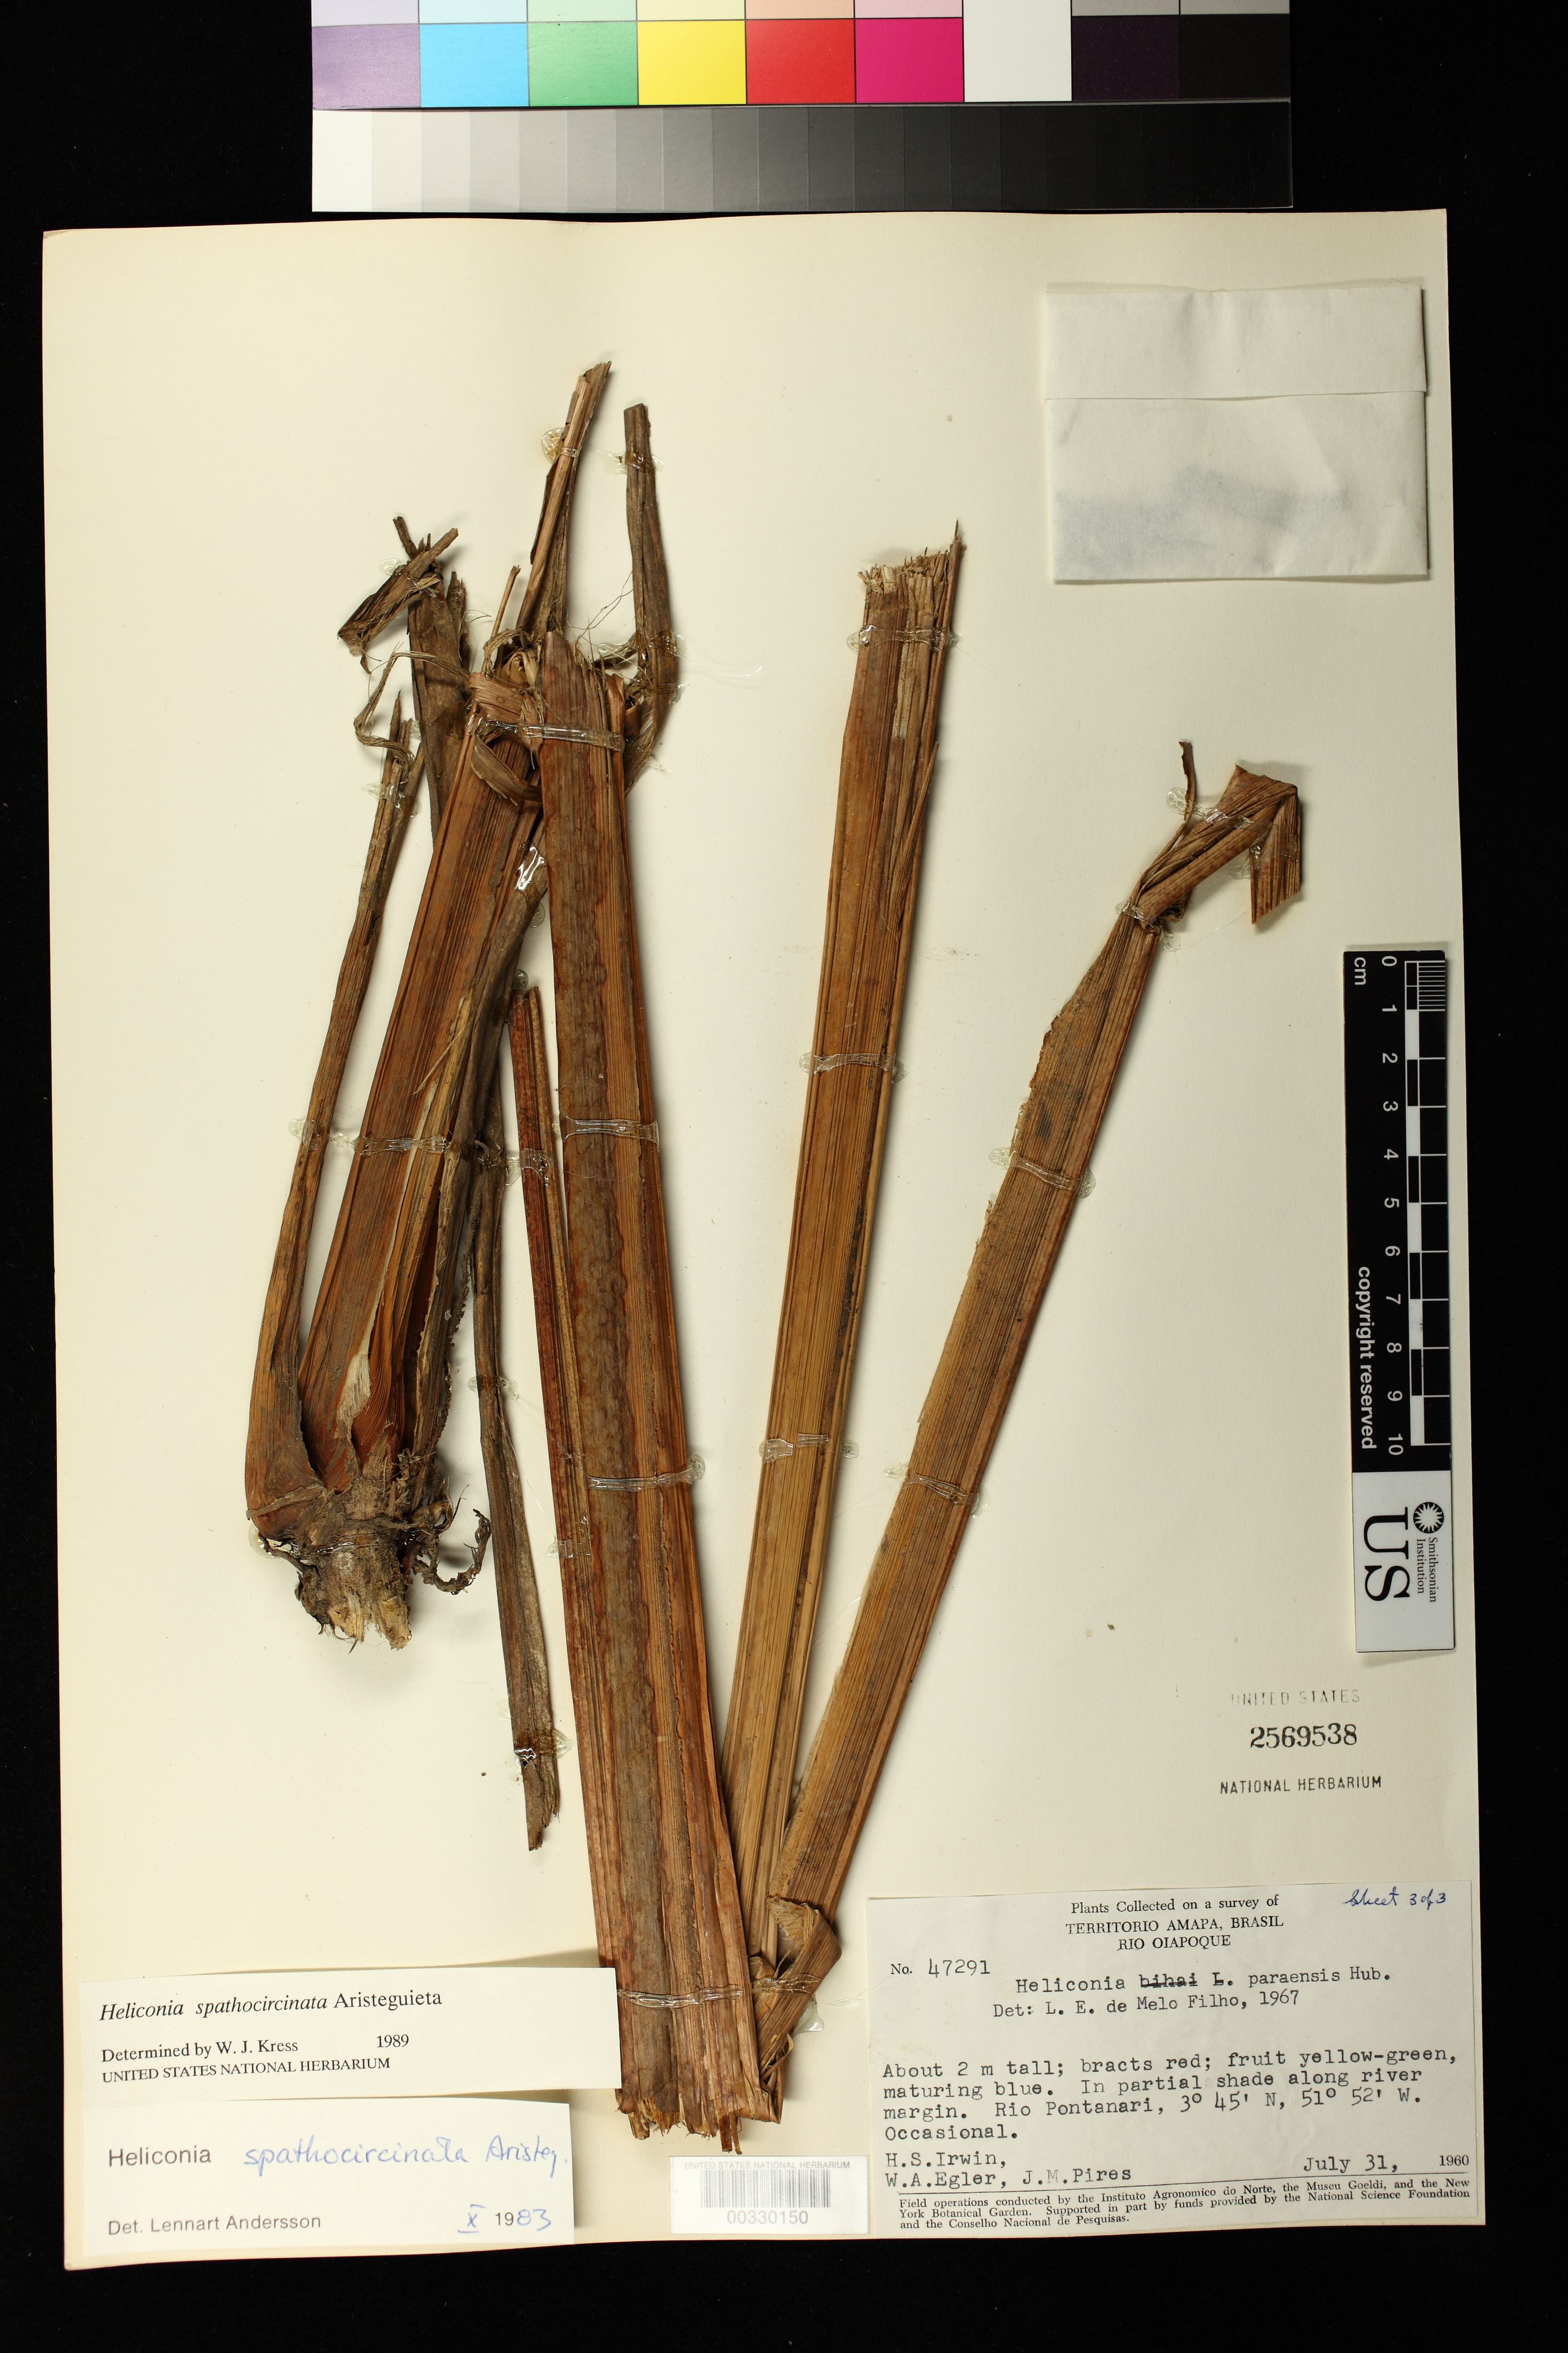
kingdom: Plantae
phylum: Tracheophyta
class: Liliopsida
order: Zingiberales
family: Heliconiaceae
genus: Heliconia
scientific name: Heliconia spathocircinata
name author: Aristeg.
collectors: H. Irwin, W. A. Egler & J. M. Pires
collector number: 47291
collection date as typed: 31 Jul 1960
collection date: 1960-07-31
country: Brazil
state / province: Amapá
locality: Plants of rio oiapoque, in partial shade along river margin, rio pontanari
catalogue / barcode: US 2569538